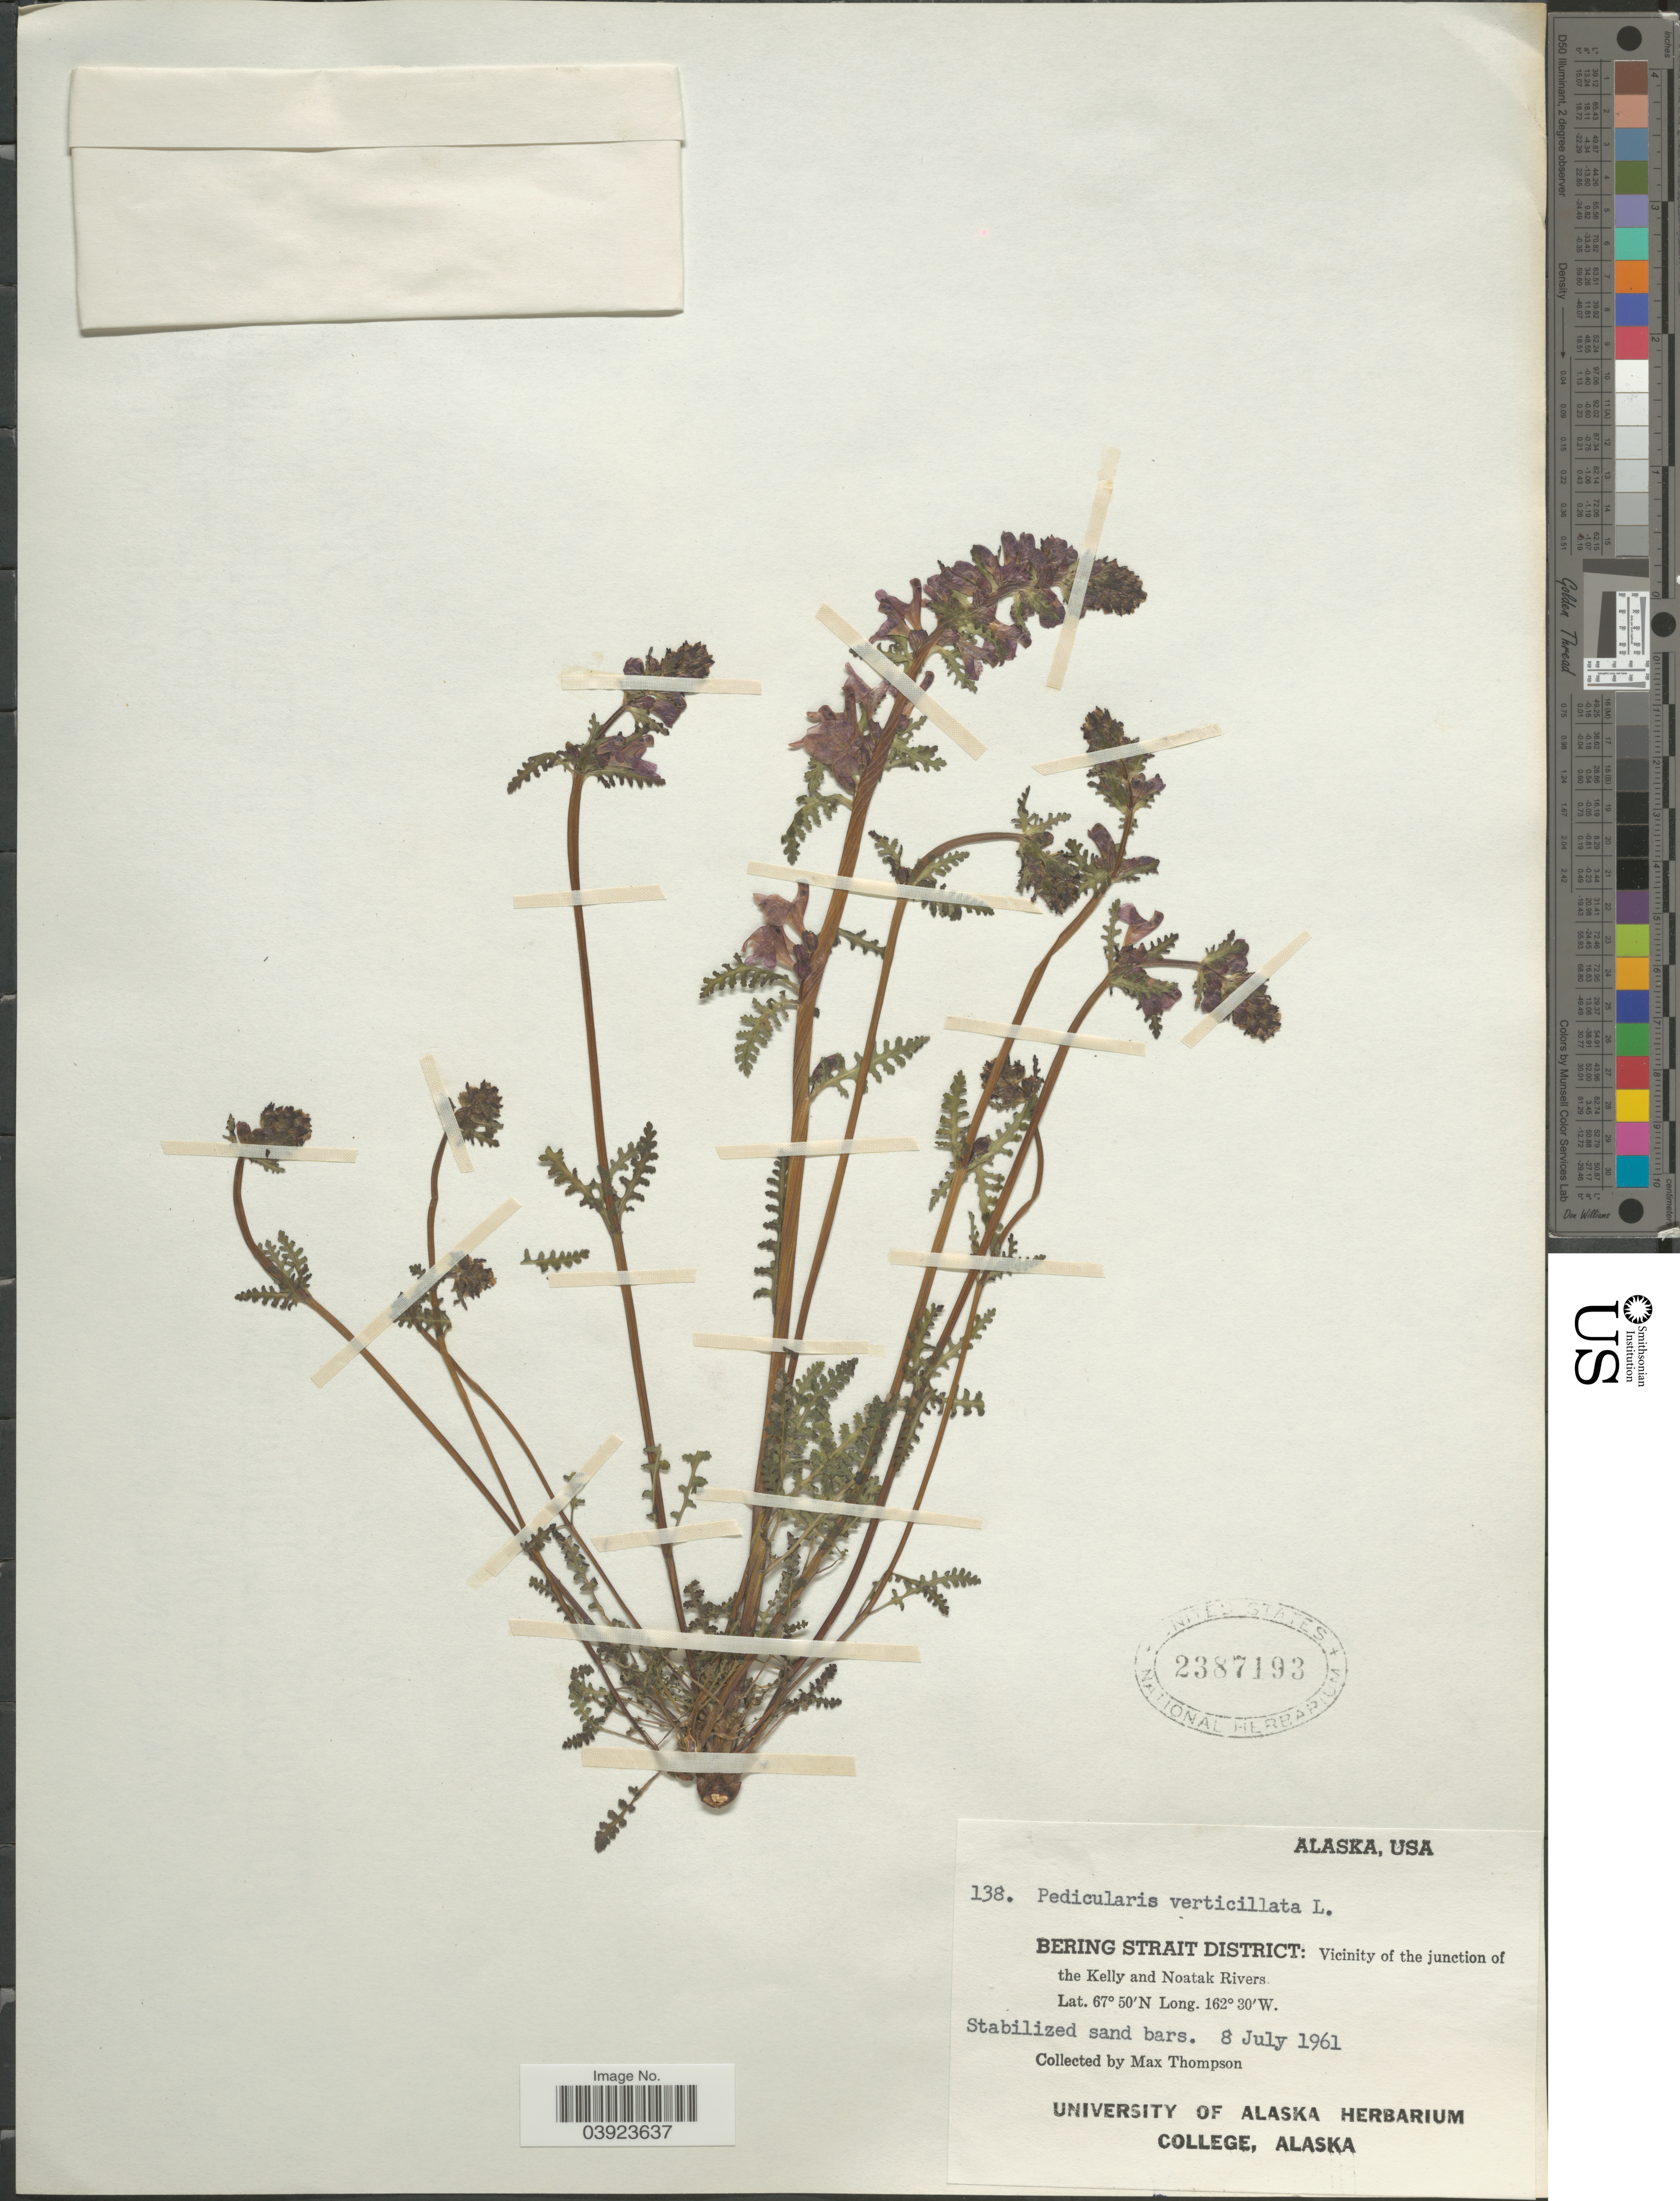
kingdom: Plantae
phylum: Tracheophyta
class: Magnoliopsida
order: Lamiales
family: Orobanchaceae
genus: Pedicularis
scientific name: Pedicularis verticillata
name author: L.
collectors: M. Thompson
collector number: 138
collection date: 1961-07-08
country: United States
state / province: Alaska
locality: Bering Strait District: Vicinity of the junction of the Kelly and Noatak Rivers.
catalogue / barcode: US 2387193